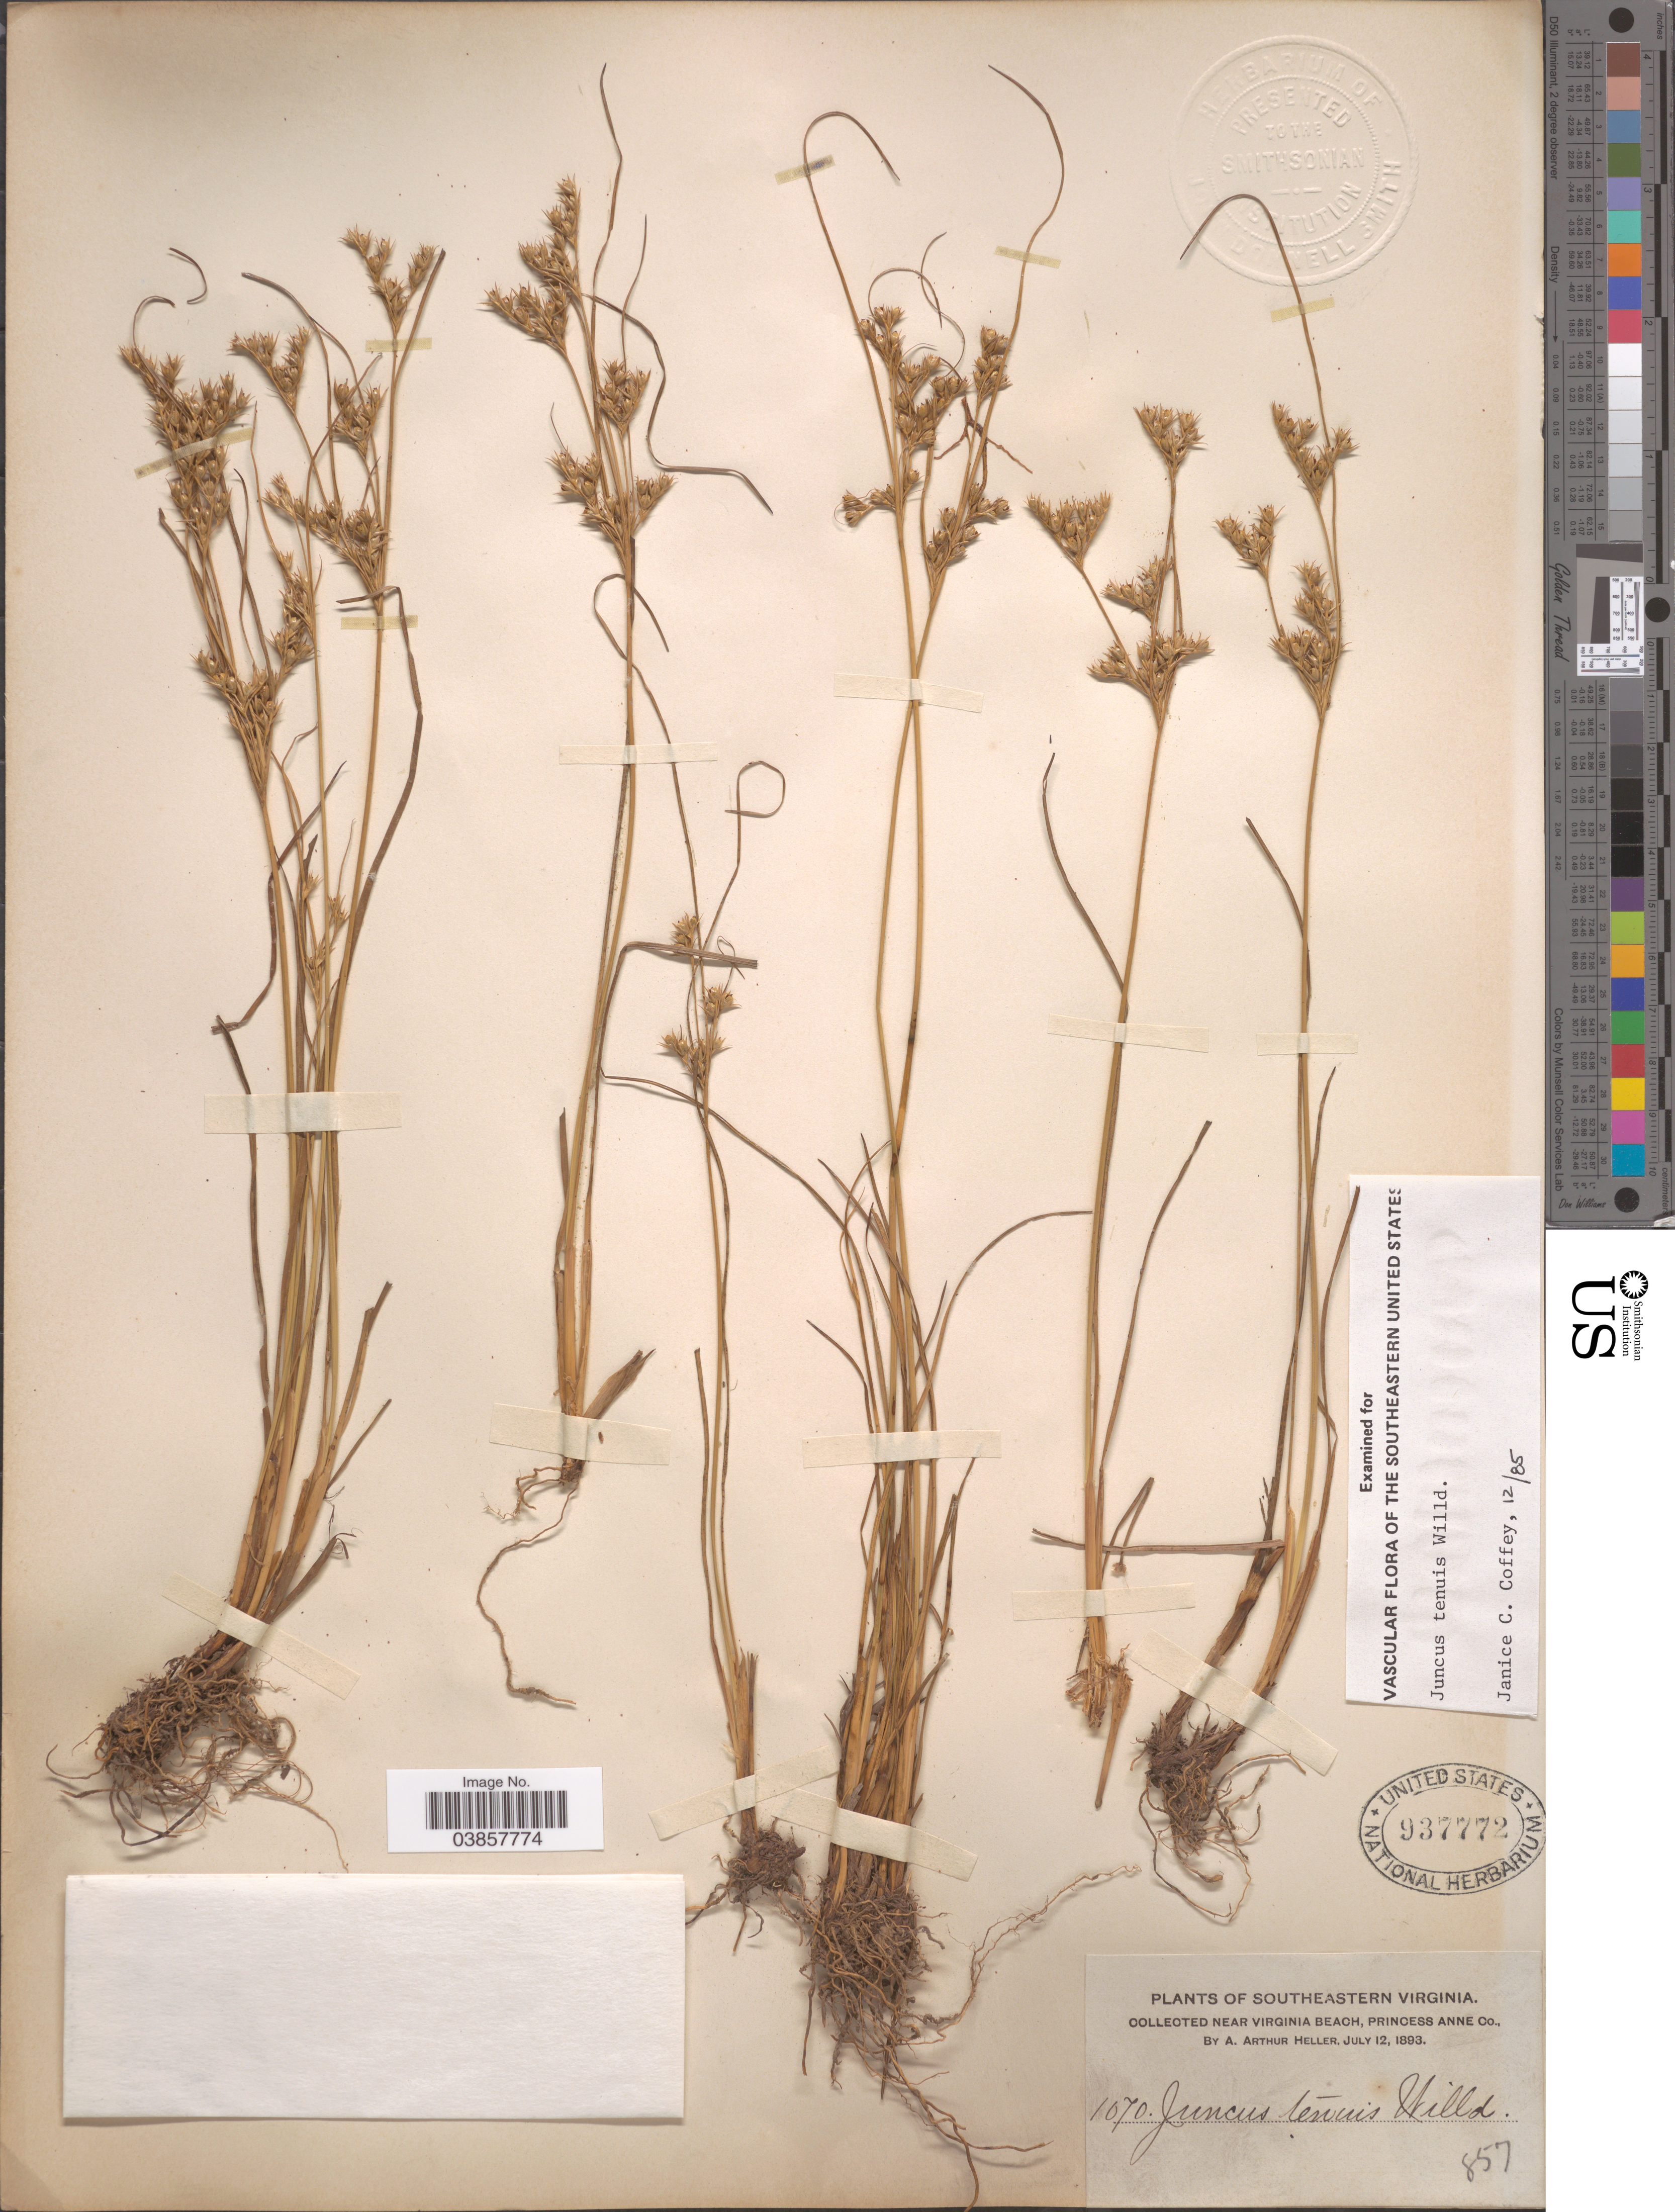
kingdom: Plantae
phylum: Tracheophyta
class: Liliopsida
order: Poales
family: Juncaceae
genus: Juncus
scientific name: Juncus tenuis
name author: Willd.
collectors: A. A. Heller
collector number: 1070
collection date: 1893-07-12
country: United States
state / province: Virginia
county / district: City of Virginia Beach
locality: Southeastern Virginia. Near Viginia Beach, Princess Anne (=historic county name) Co.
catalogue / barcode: US 937772